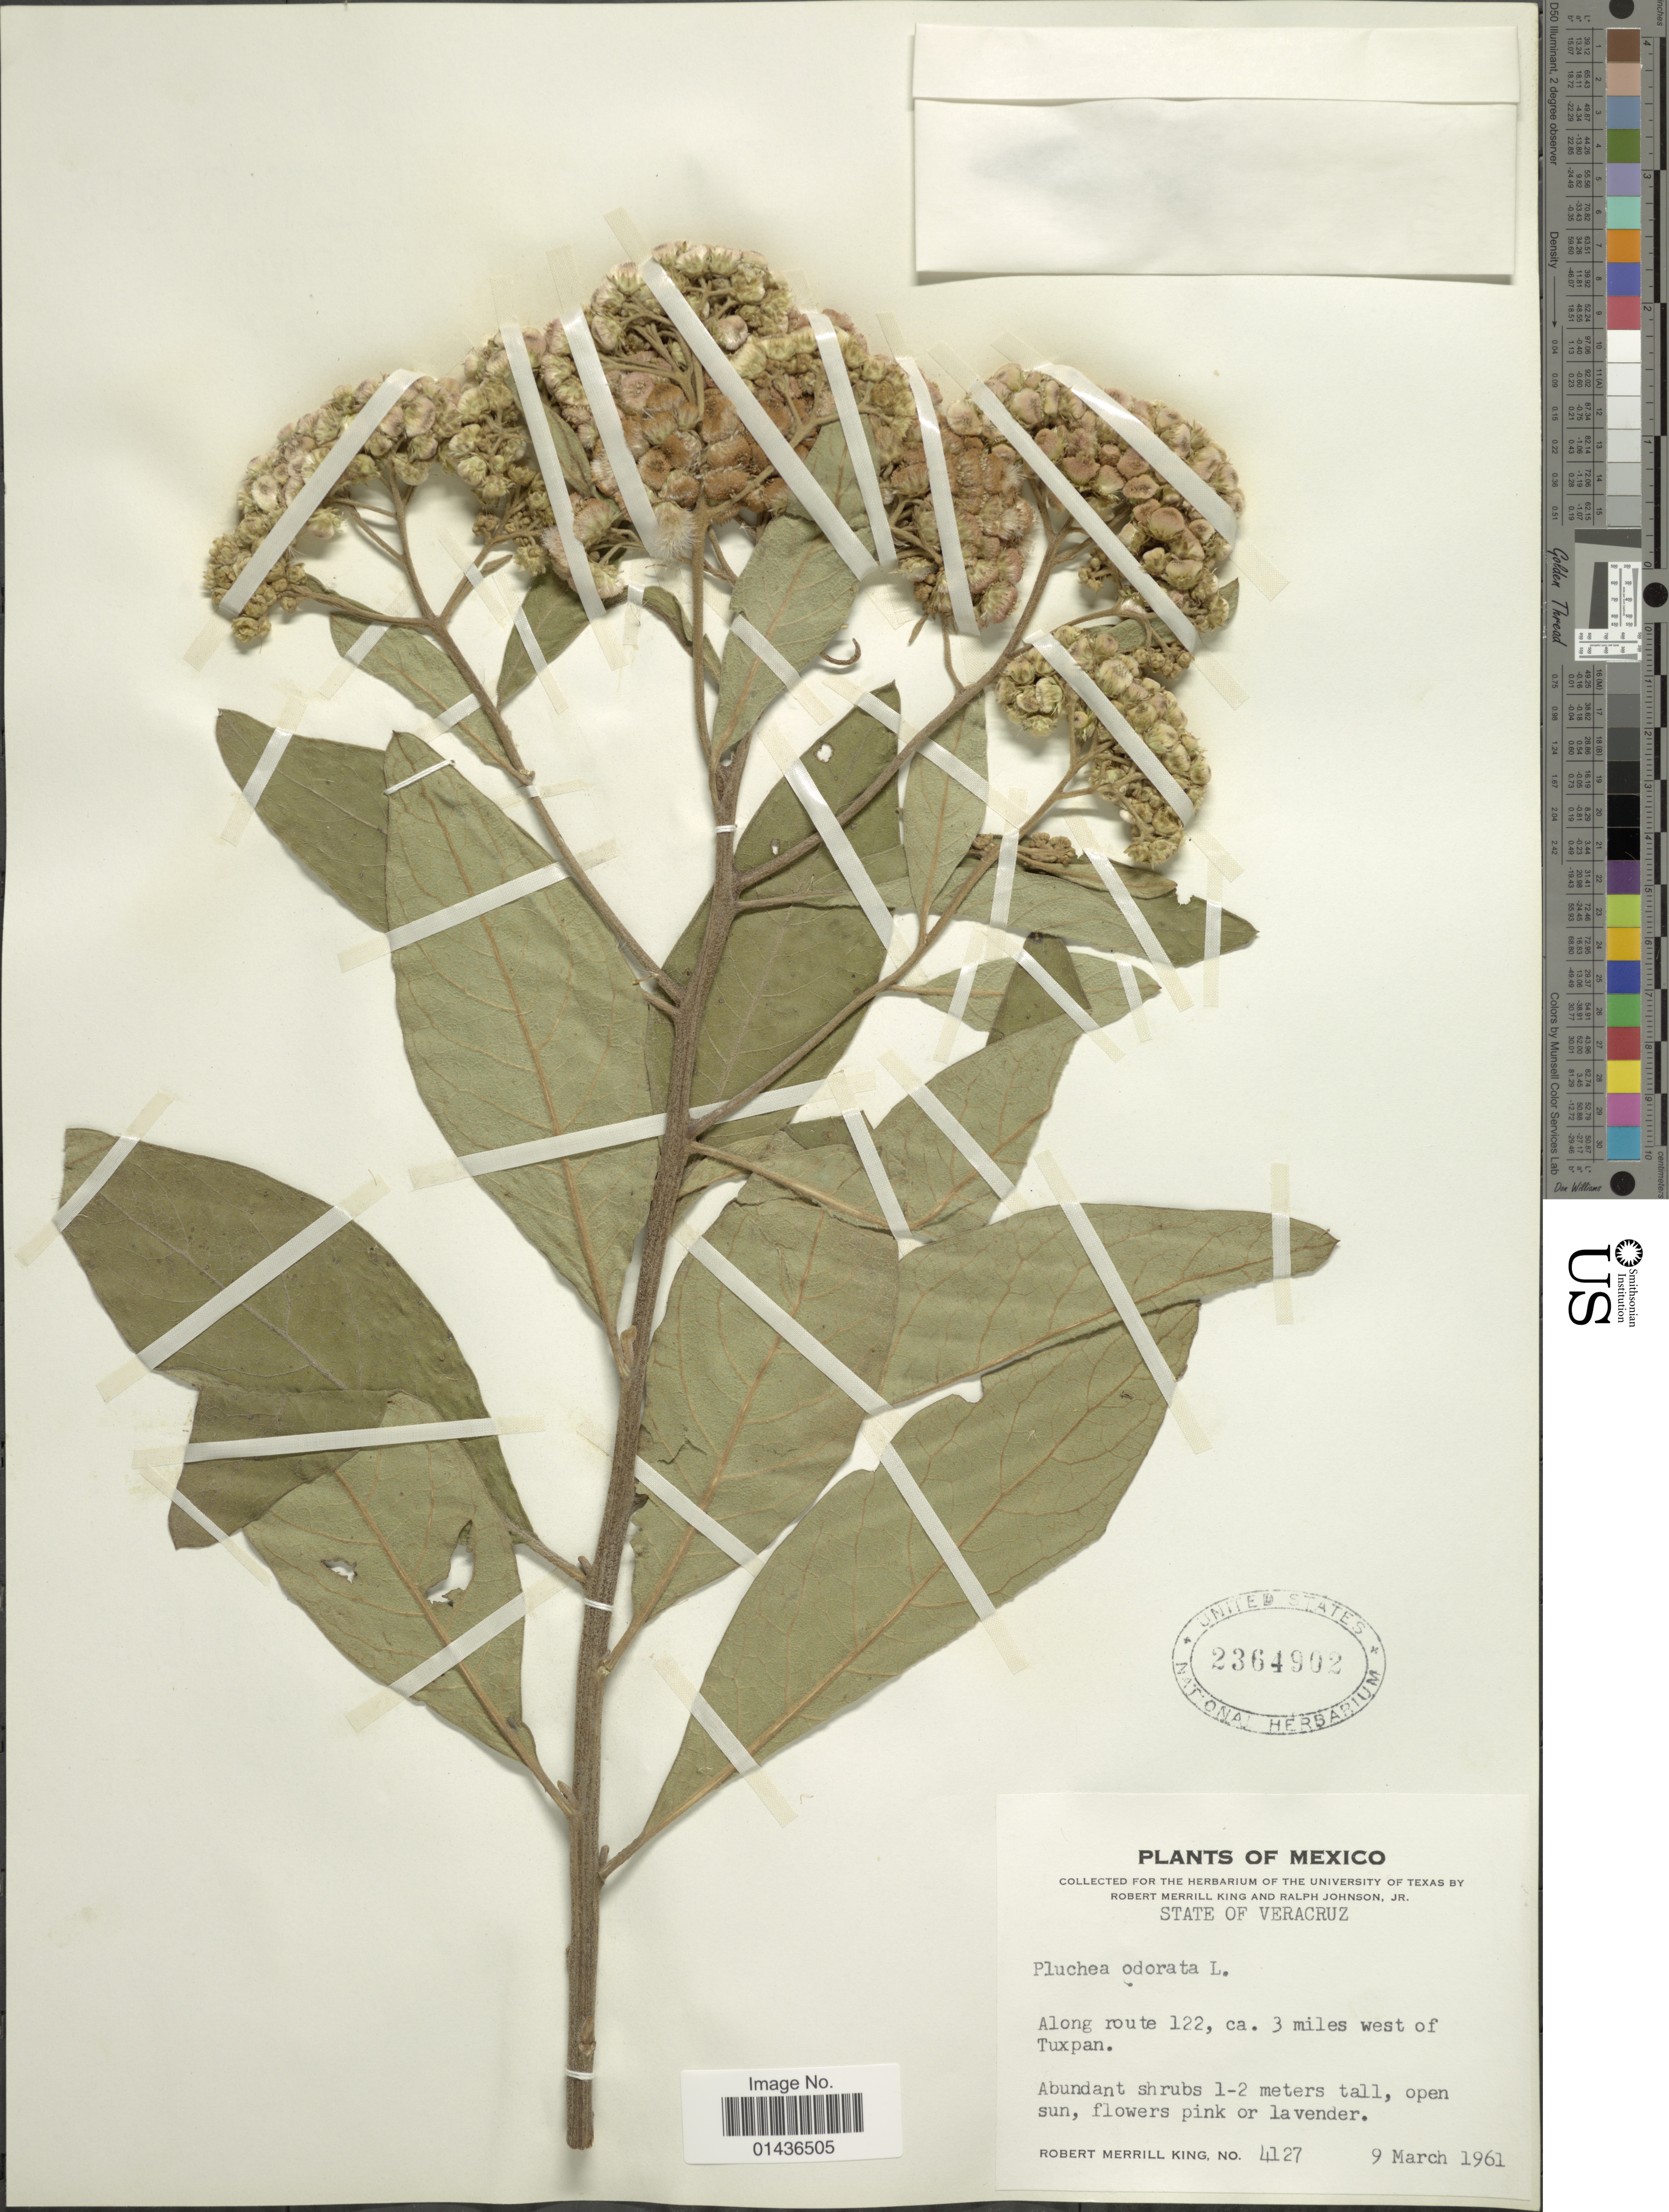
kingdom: Plantae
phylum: Tracheophyta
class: Magnoliopsida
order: Asterales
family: Asteraceae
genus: Pluchea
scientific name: Pluchea carolinensis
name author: (Jacq.) D. Don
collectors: R. M. King & R. Johnson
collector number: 4127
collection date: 1961-03-09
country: Mexico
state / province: Veracruz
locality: State of Veracruz, along route 122, ca 3 miles west of Tuxpan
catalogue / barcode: US 2364902